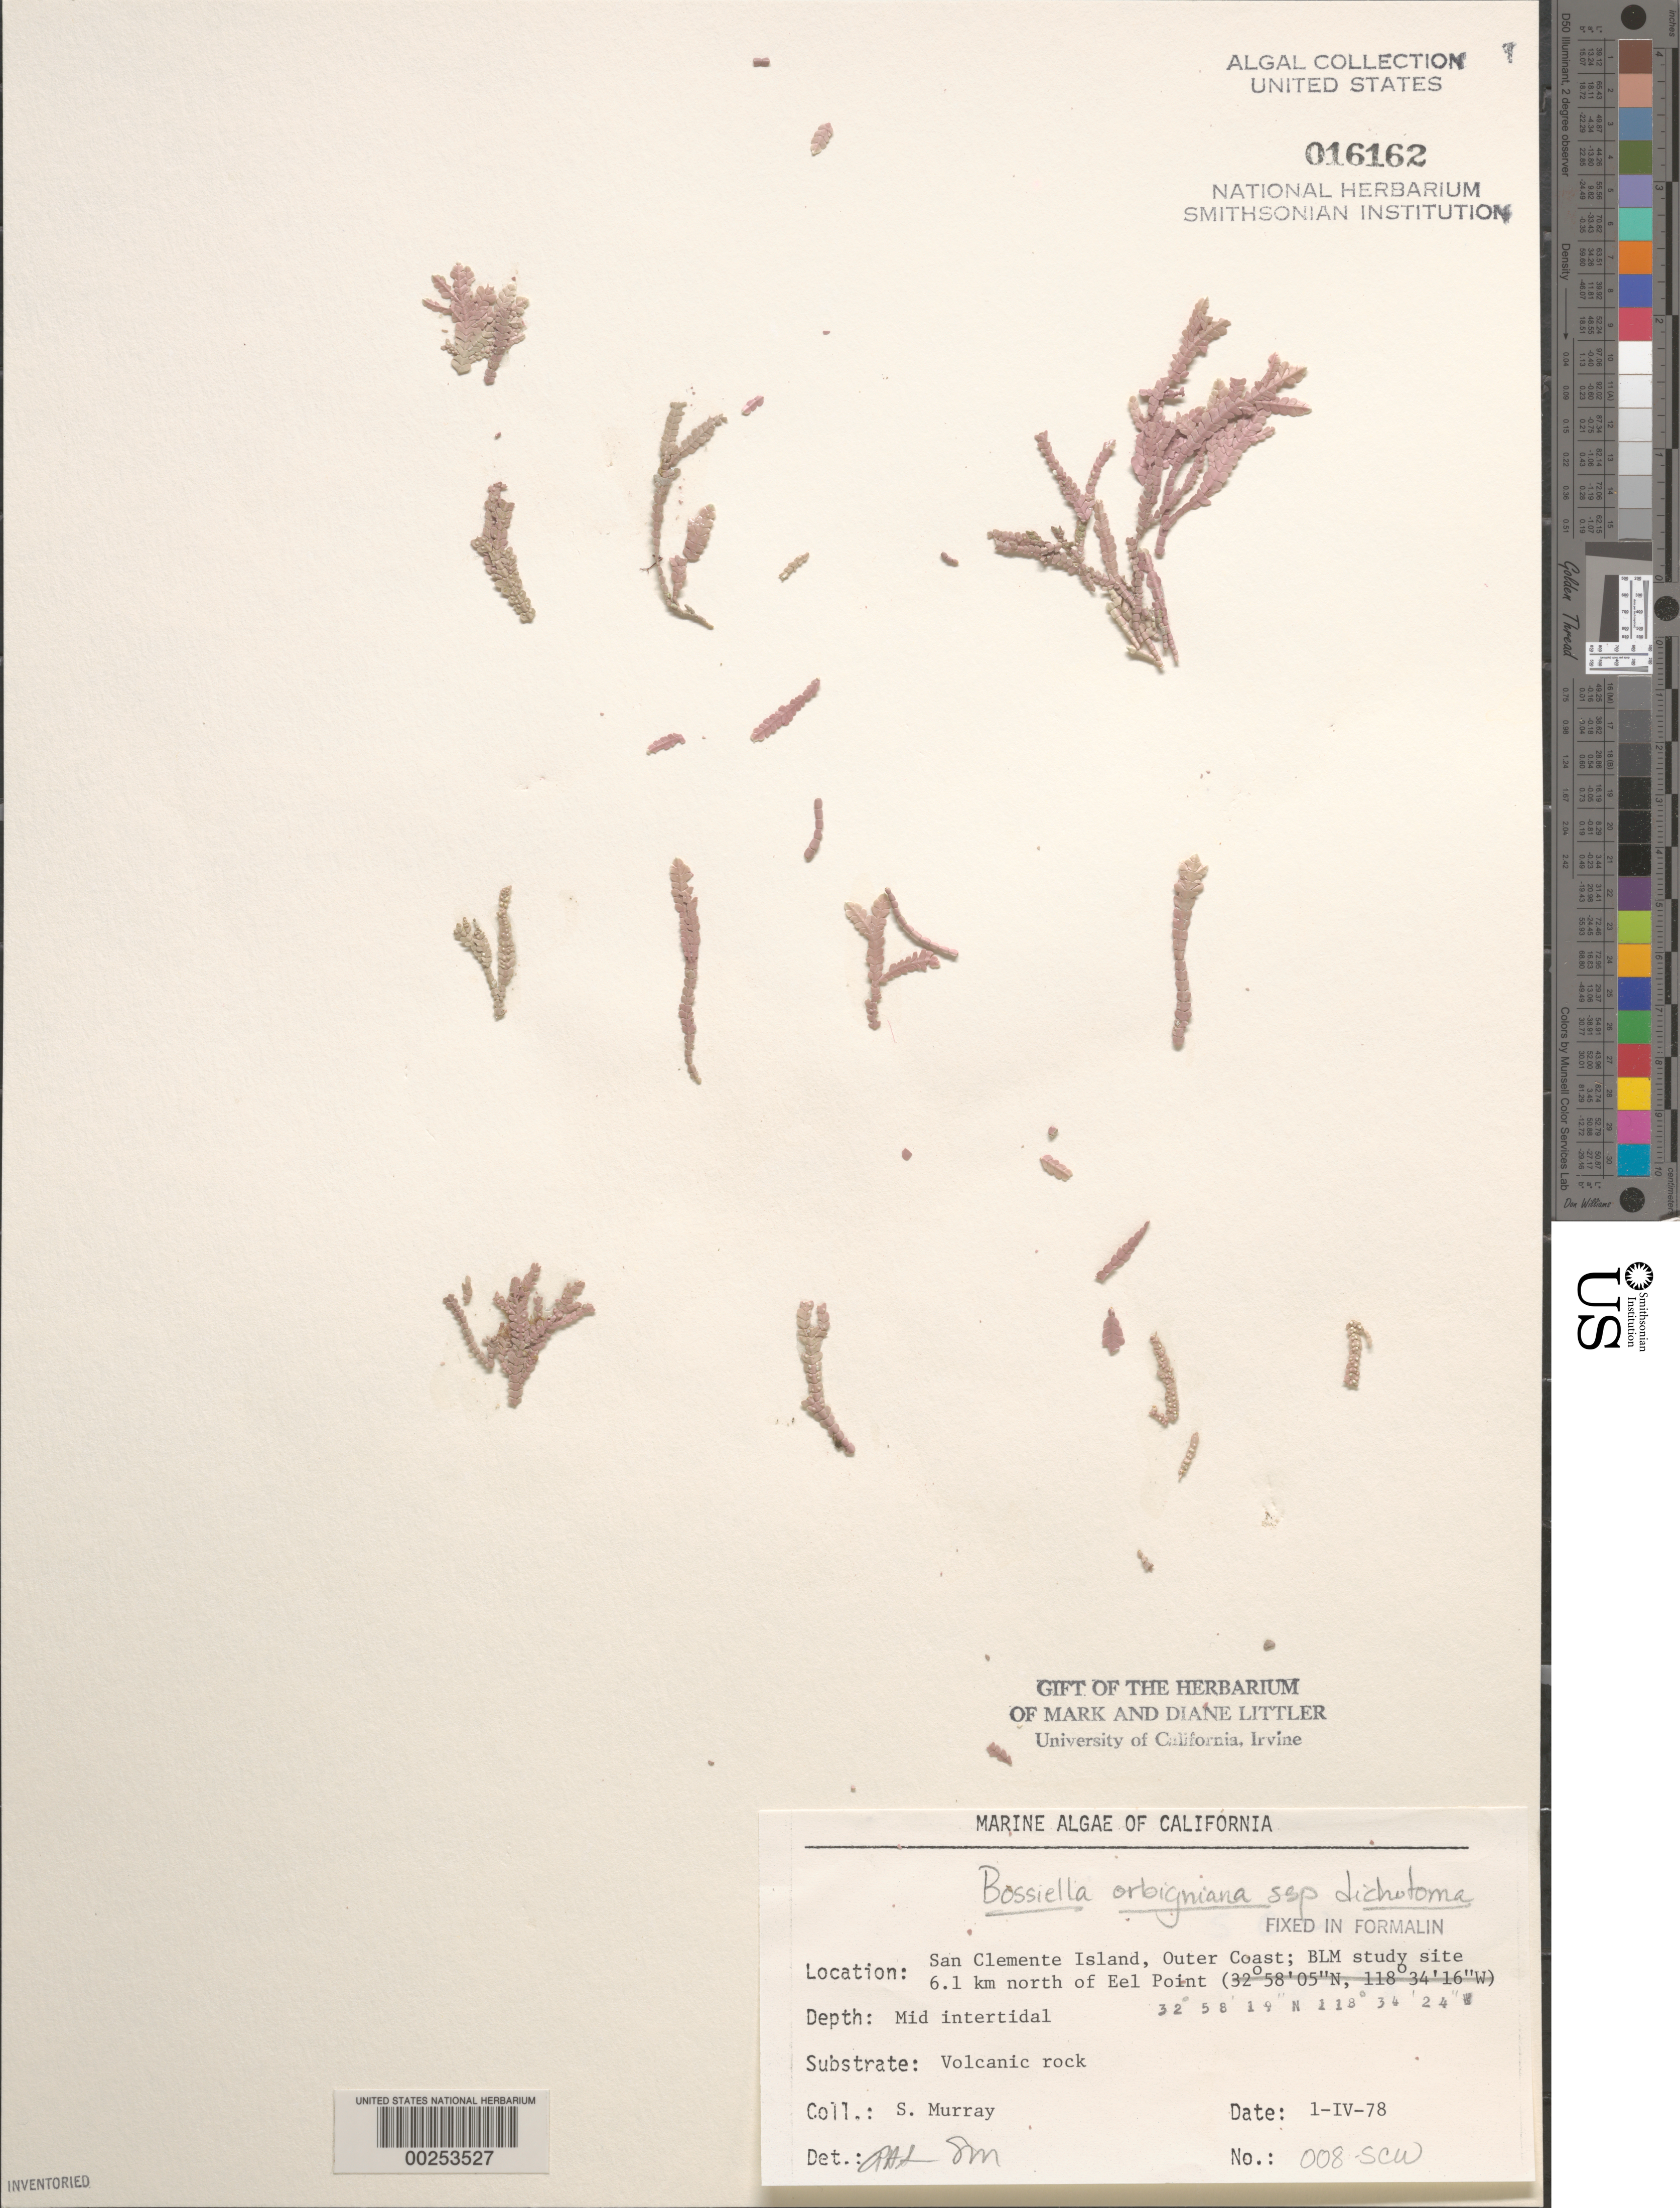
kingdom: Plantae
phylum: Rhodophyta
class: Florideophyceae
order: Corallinales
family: Corallinaceae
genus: Bossiella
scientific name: Bossiella orbigniana subsp. dichotoma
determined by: Sims, Robert H.; Murray, S. N.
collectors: S. N. Murray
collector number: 008-SCW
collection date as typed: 01 Apr 1978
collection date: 1978-04-01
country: United States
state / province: California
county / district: Los Angeles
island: San Clemente Island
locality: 6.1 km north of Eel Point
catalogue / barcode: US 16162